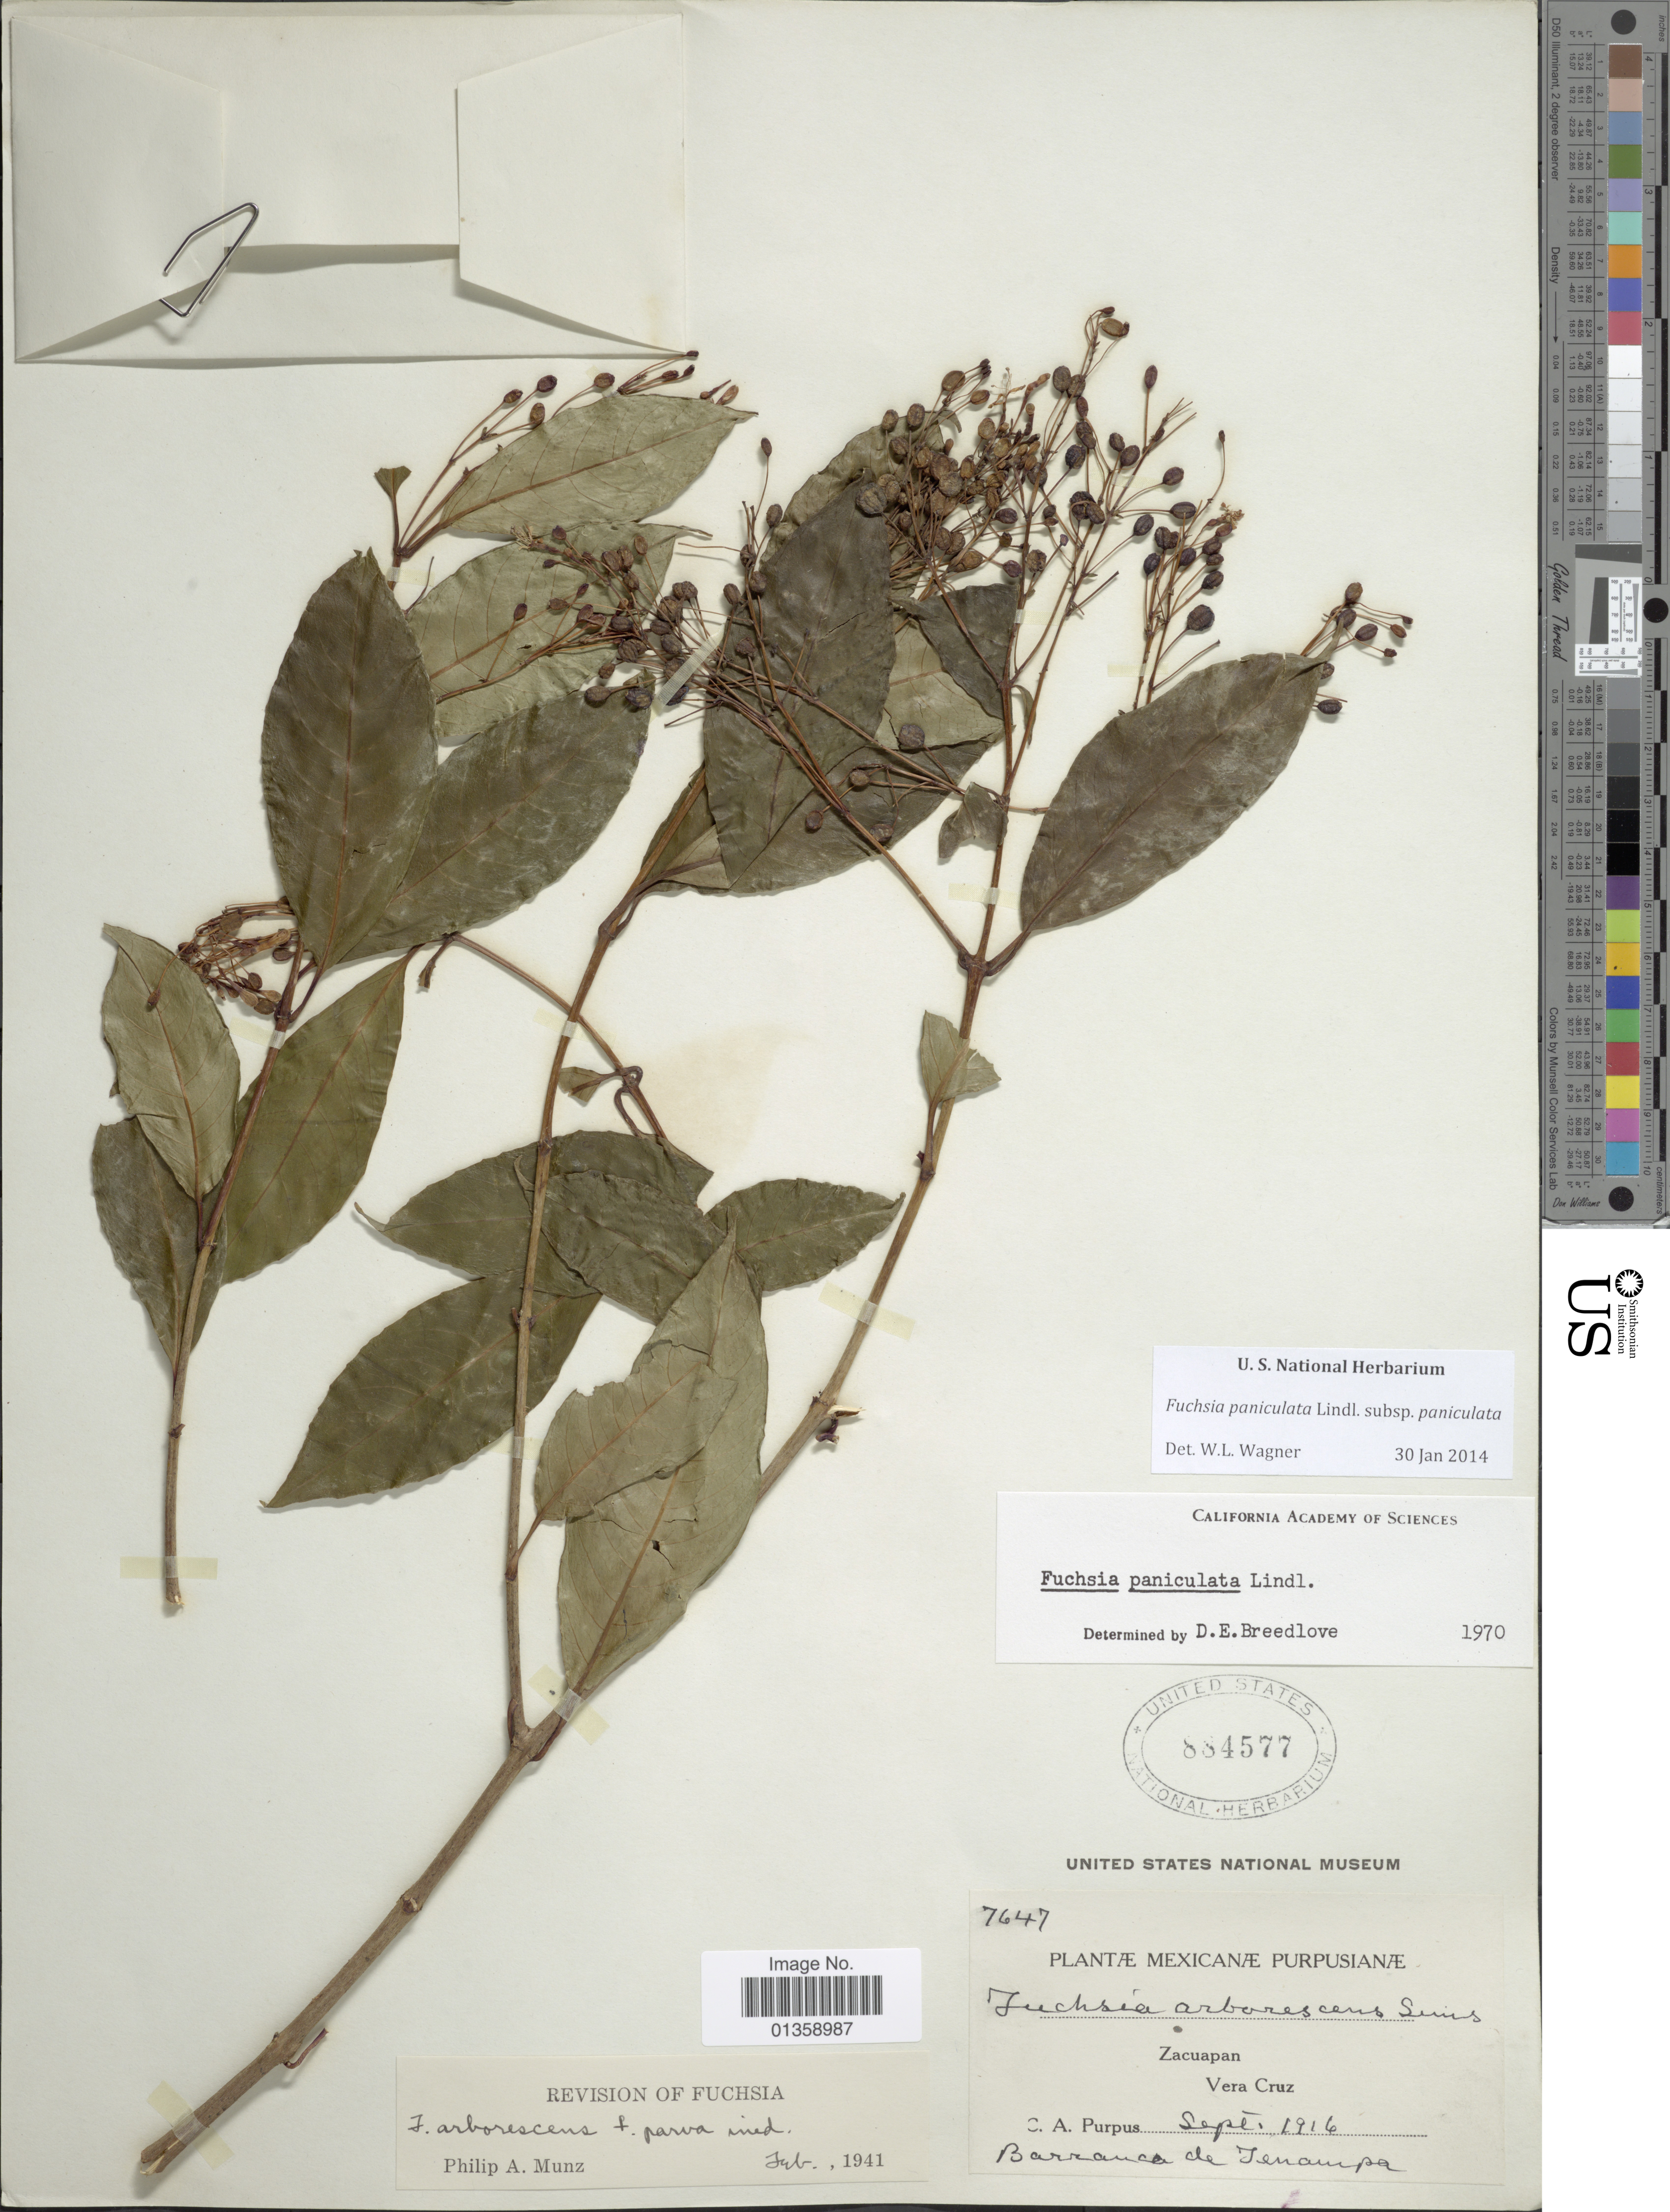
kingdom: Plantae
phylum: Tracheophyta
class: Magnoliopsida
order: Myrtales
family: Onagraceae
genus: Fuchsia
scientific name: Fuchsia paniculata subsp. paniculata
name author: Lindl.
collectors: C. A. Purpus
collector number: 7647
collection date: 1916-09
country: Mexico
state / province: Veracruz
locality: Zacuapan, Vera Cruz, Barranca de Jenampa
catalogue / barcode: US 884577